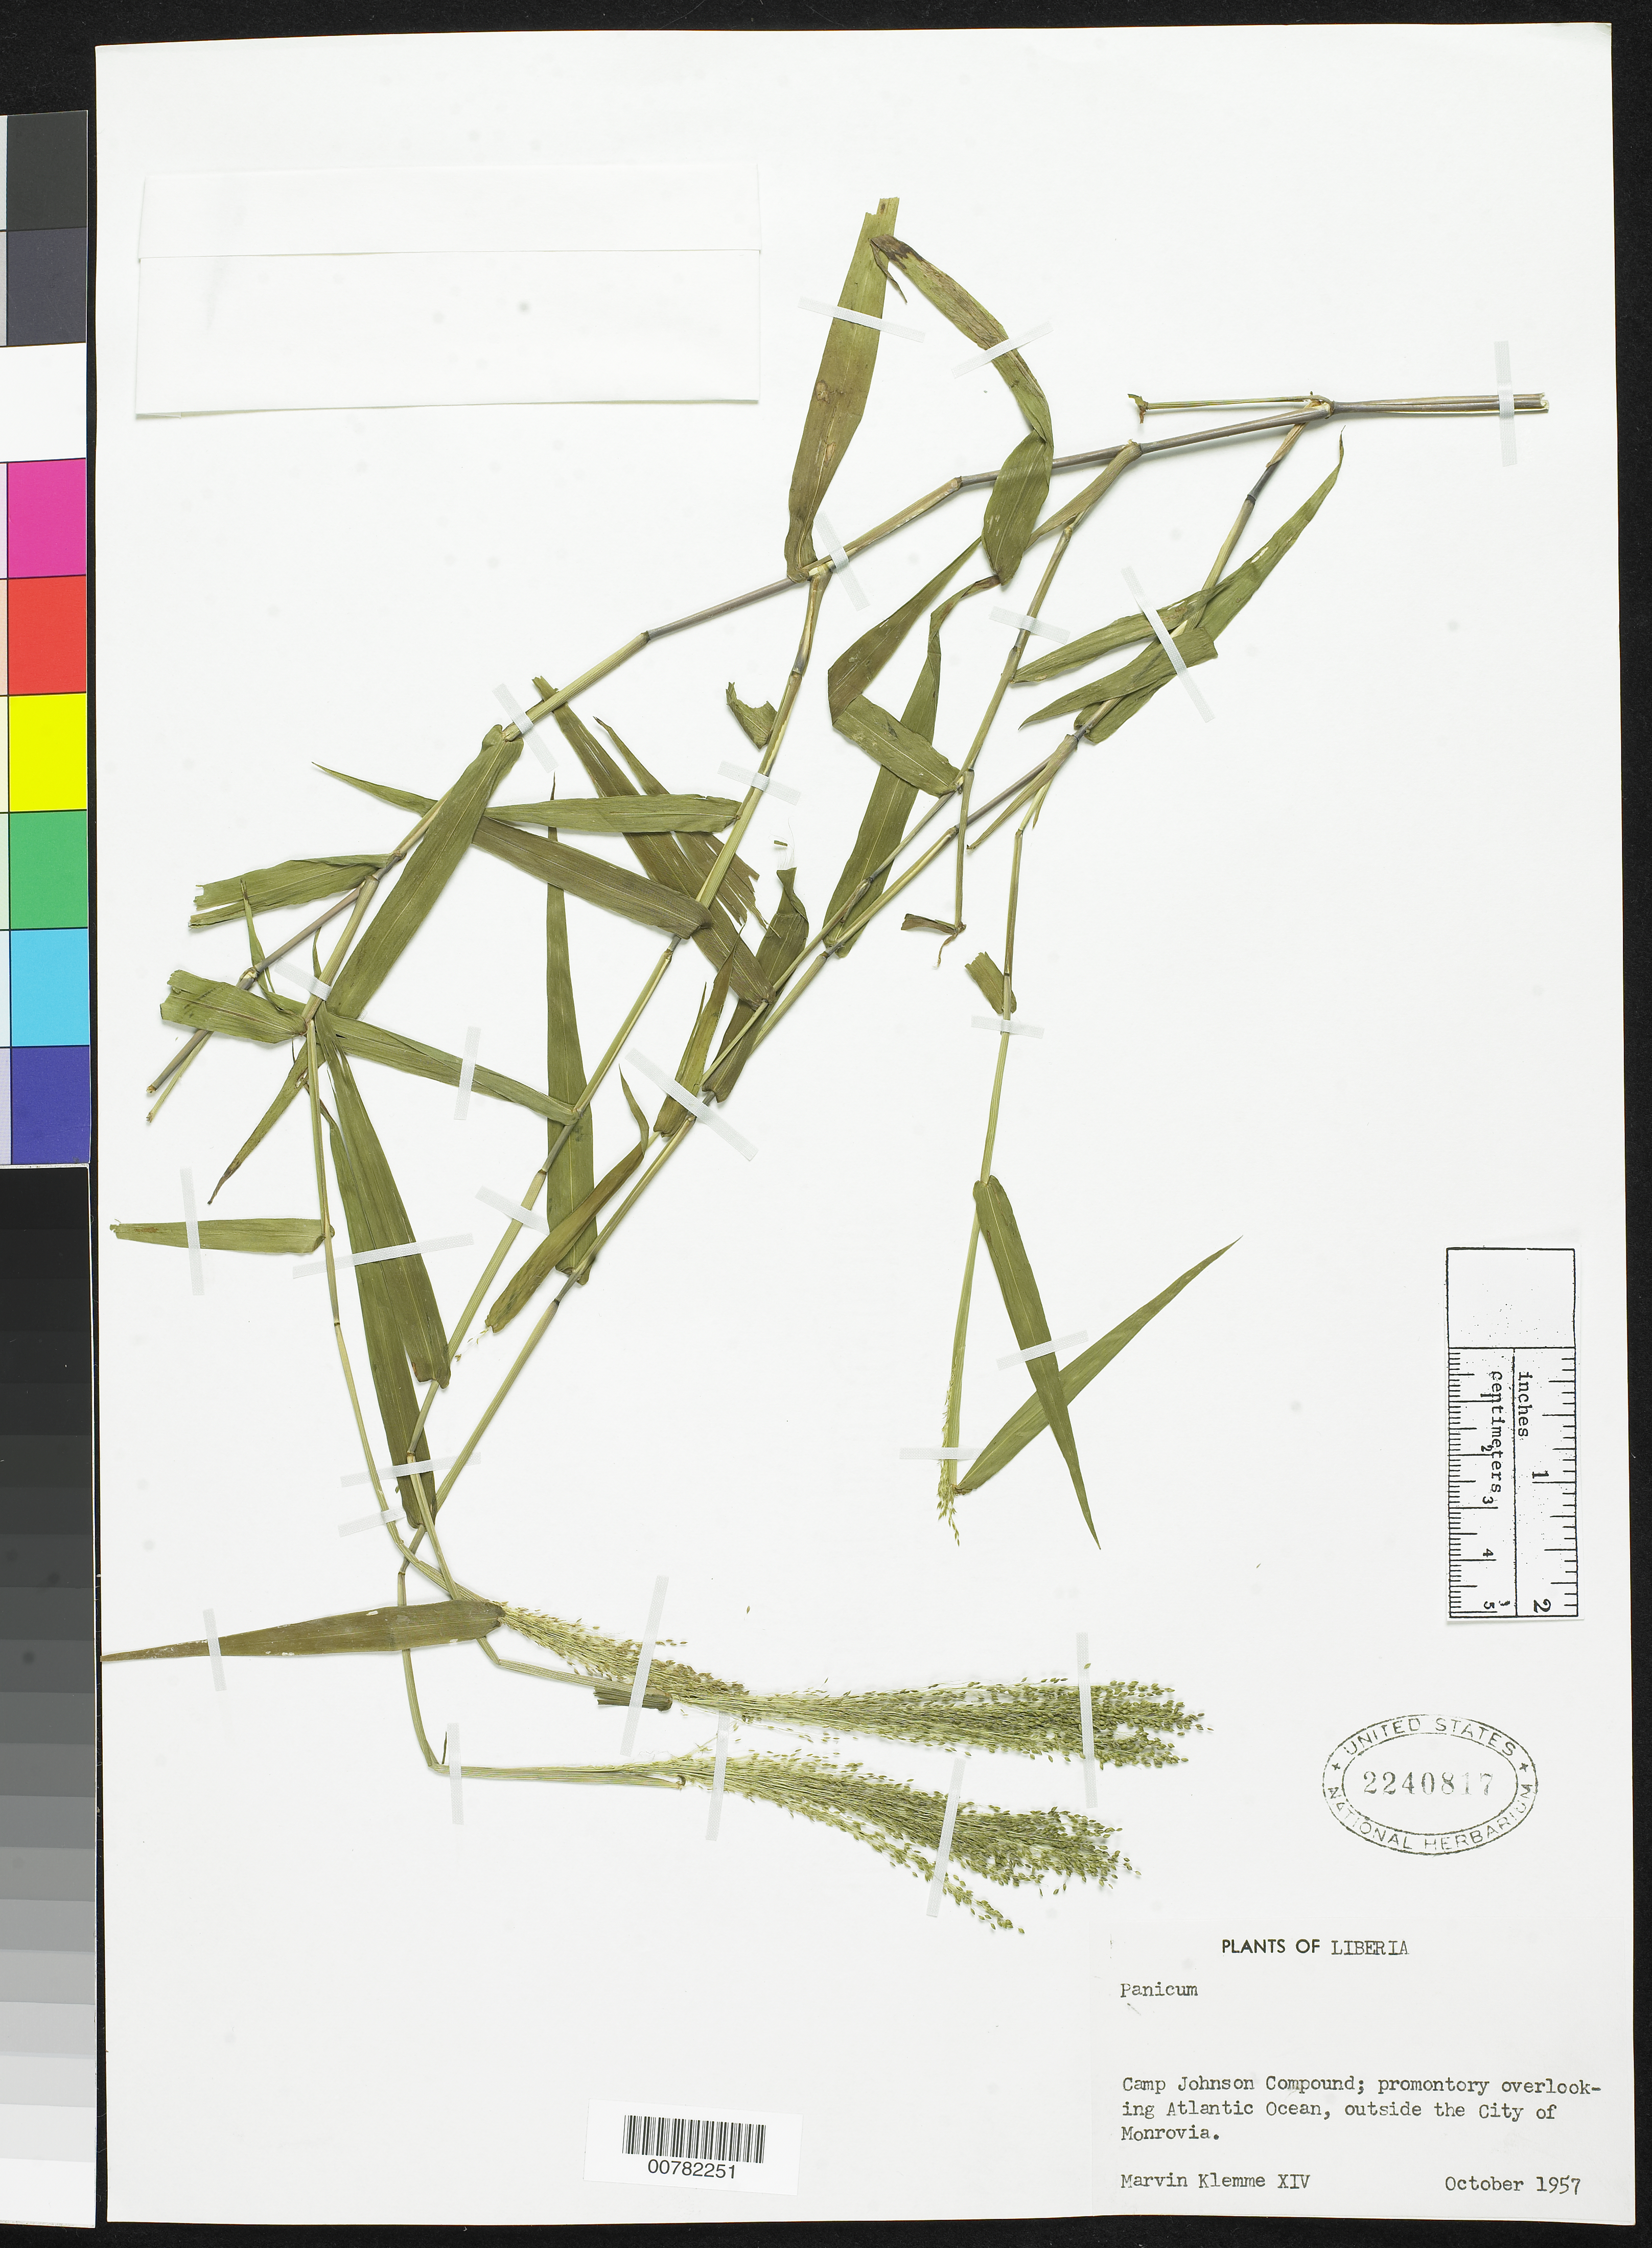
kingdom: Plantae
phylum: Tracheophyta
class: Liliopsida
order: Poales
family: Poaceae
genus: Panicum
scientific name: Panicum sp.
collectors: M. Klemme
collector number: XIV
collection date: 1957-10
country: Liberia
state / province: Montserrado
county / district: Monrovia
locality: Camp Johnson Compound; promontory overlooking Atlantic Ocean, outside the City of Monrovia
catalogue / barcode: US 2240817